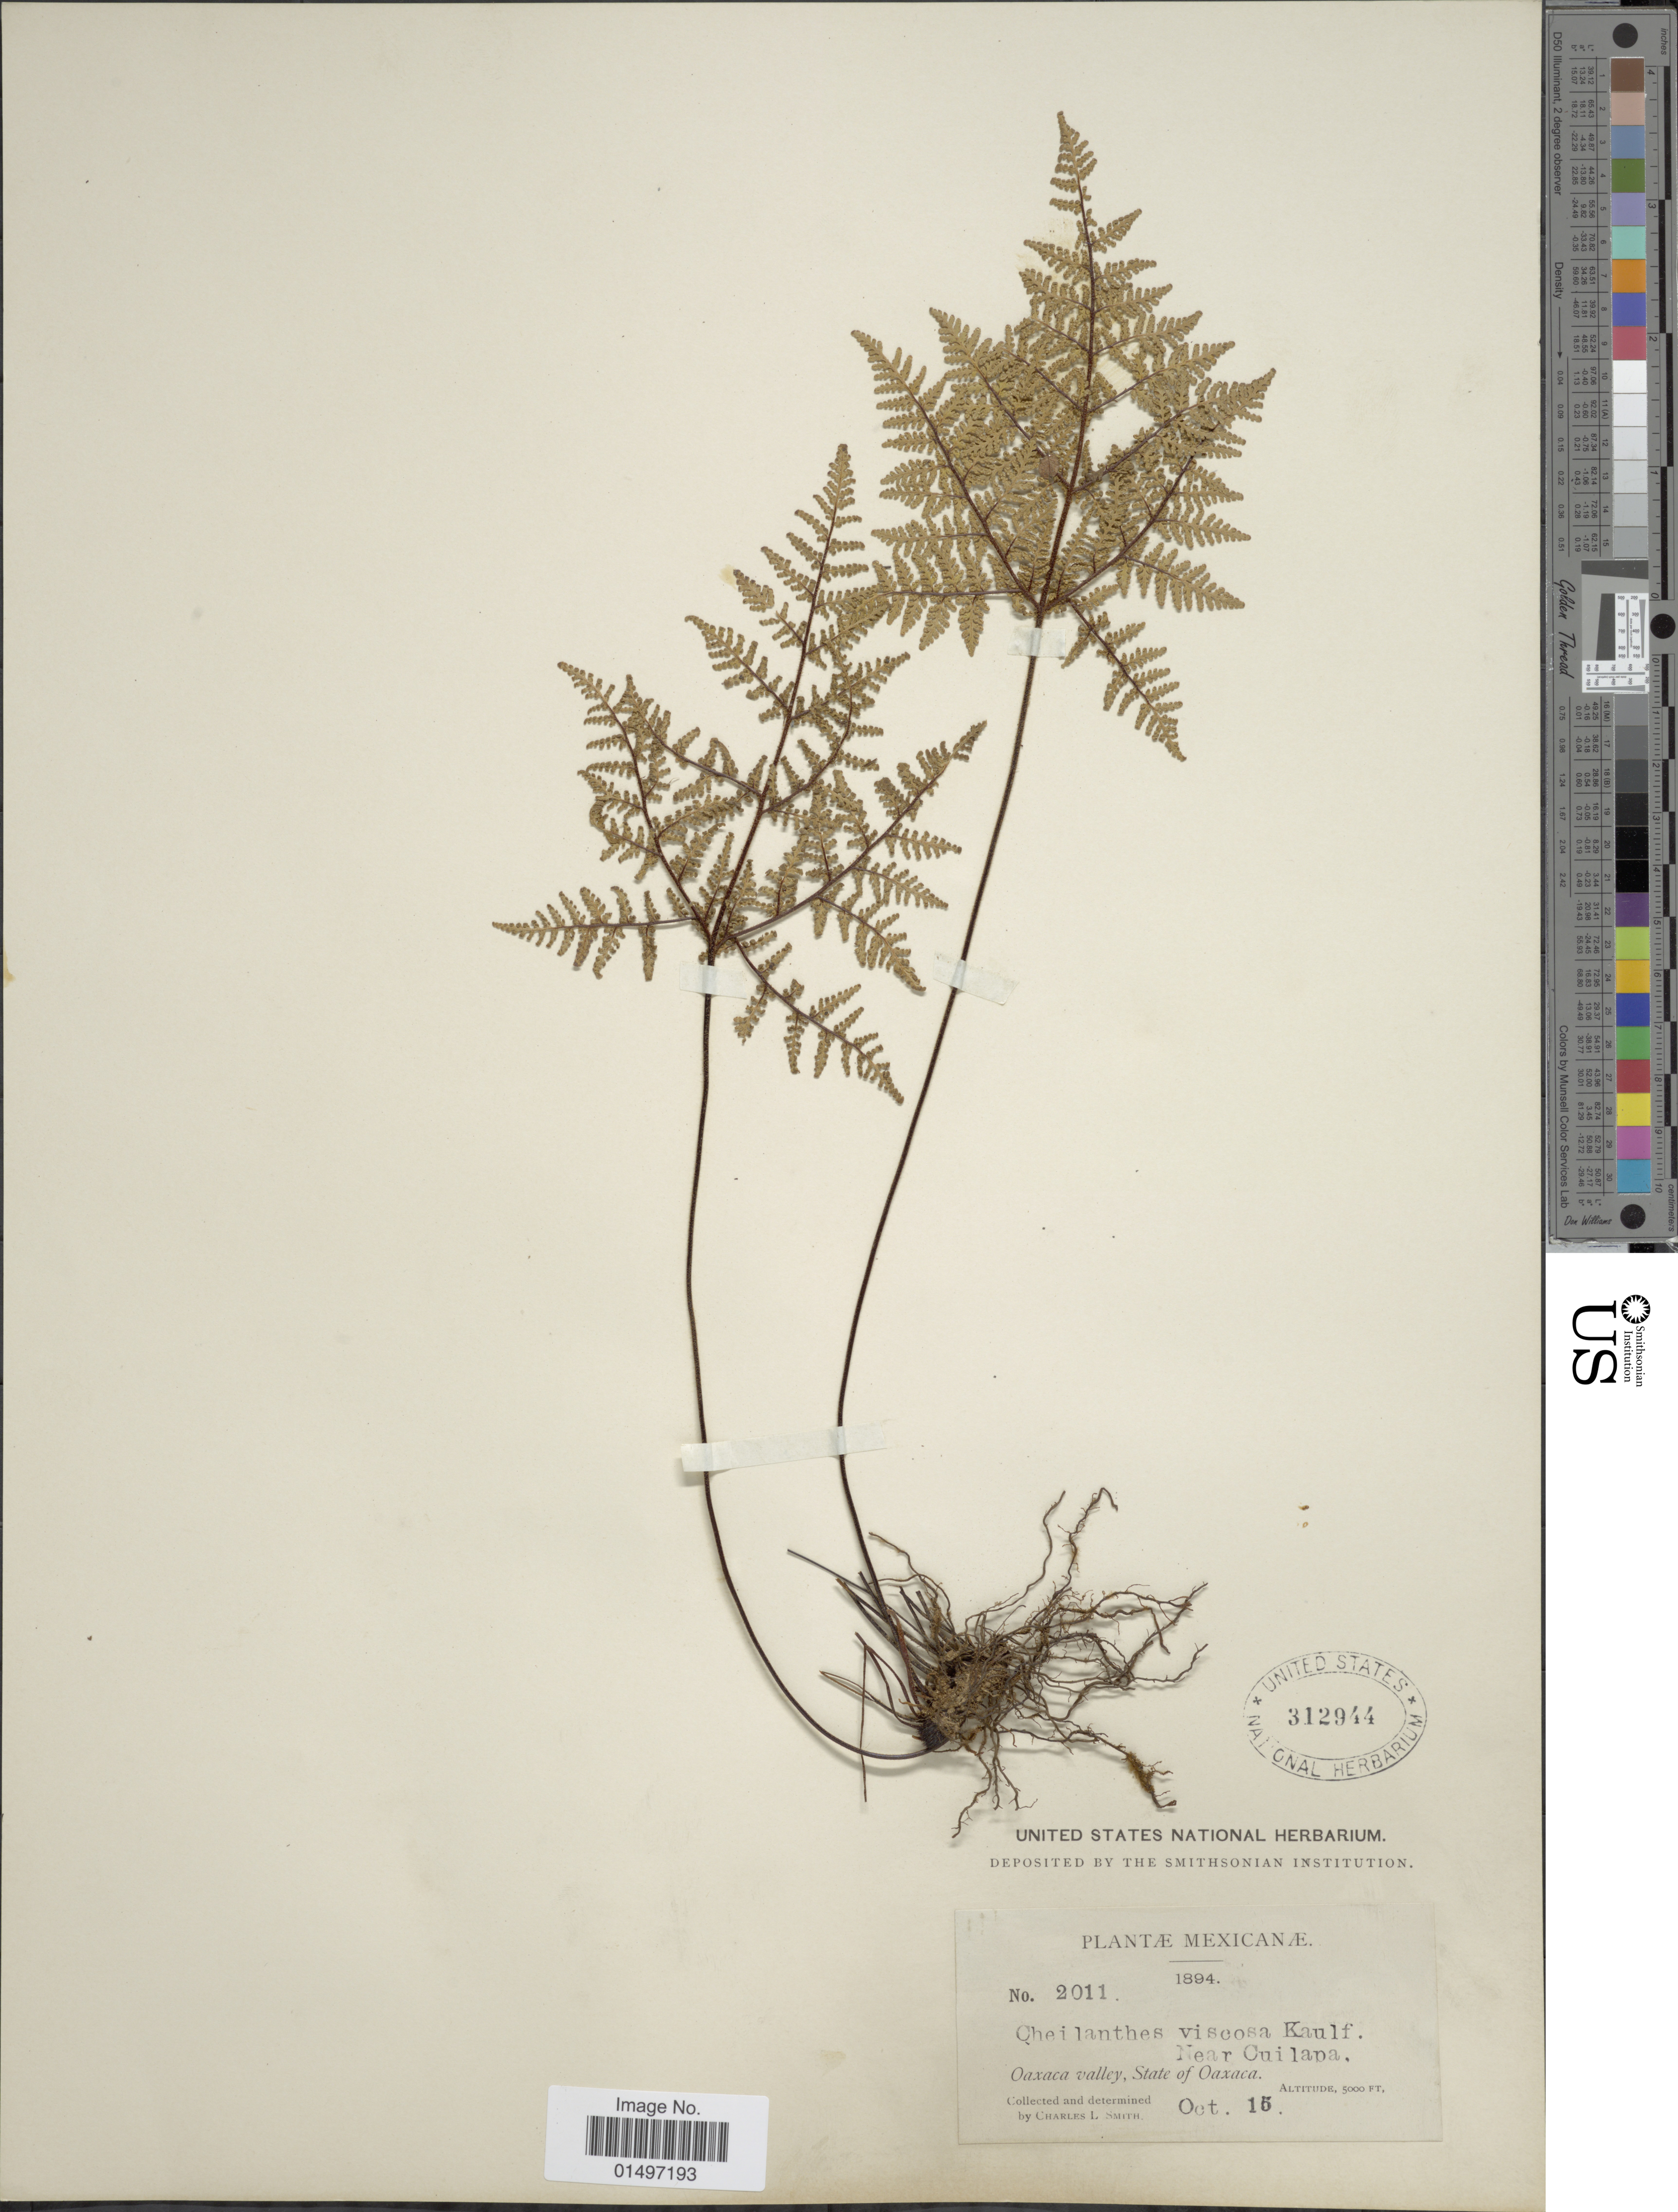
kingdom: Plantae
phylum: Tracheophyta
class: Polypodiopsida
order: Polypodiales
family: Pteridaceae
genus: Gaga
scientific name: Gaga kaulfussii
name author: (Kunze) Fay W. Li & Windham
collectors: C. L. Smith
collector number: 2011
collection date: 1894-10-15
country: Mexico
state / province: Oaxaca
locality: Mexicanae, near Cuilapa, Oaxaca Valley.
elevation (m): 1524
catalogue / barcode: US 312944